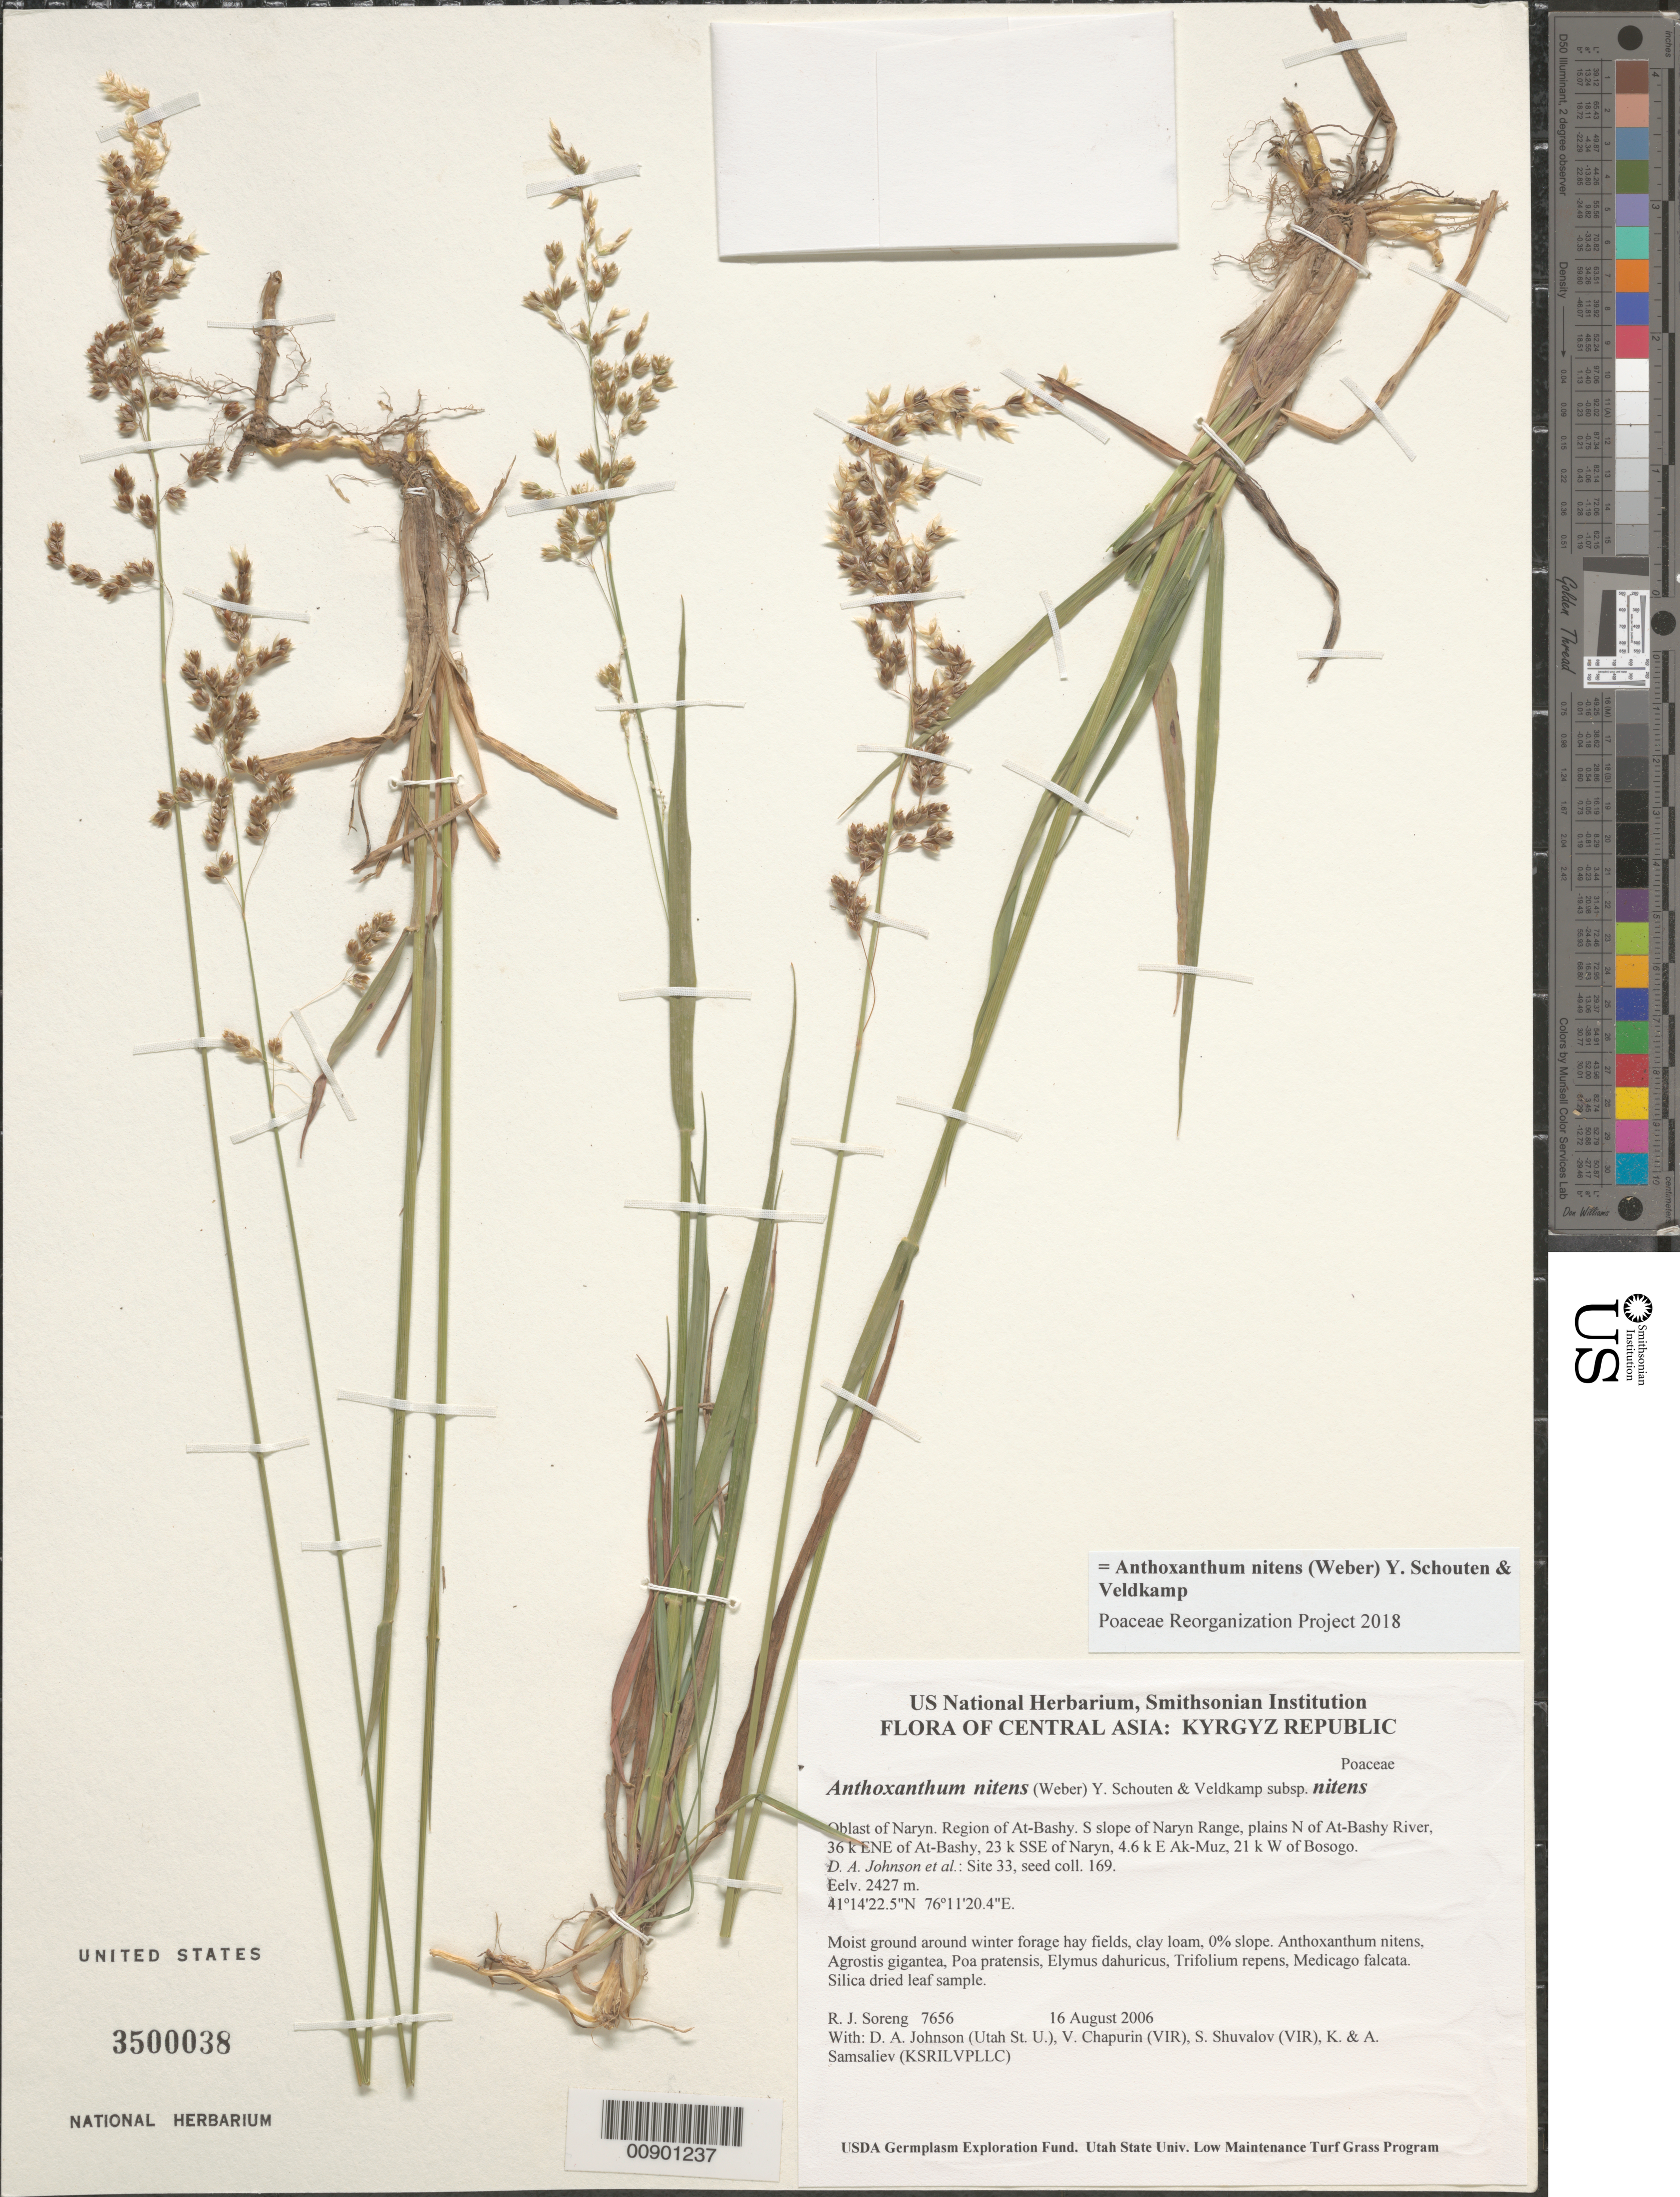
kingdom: Plantae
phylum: Tracheophyta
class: Liliopsida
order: Poales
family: Poaceae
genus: Anthoxanthum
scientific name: Anthoxanthum nitens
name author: (G.H. Weber) R.T.A. Schouten & Veldkamp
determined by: Poaceae Reorganization Project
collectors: R. J. Soreng, D. Johnson, S. Shuvalov, V. Chapurin, K. Samsaliev & A. Samsaliev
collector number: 7656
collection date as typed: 16 Aug 2006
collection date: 2006-08-16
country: Kyrgyzstan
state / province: Naryn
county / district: At-Bashy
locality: S slope of Naryn Range, plains N of At-Bashy River, 36 km ENE of At-Bashy, 23 km SSE of Naryn, 4.6 km E Ak-Muz, 21 km W of Bosogo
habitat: Moist ground around winter forage hay fields, clay loam, 0% slope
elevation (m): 2427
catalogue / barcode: US 3500038